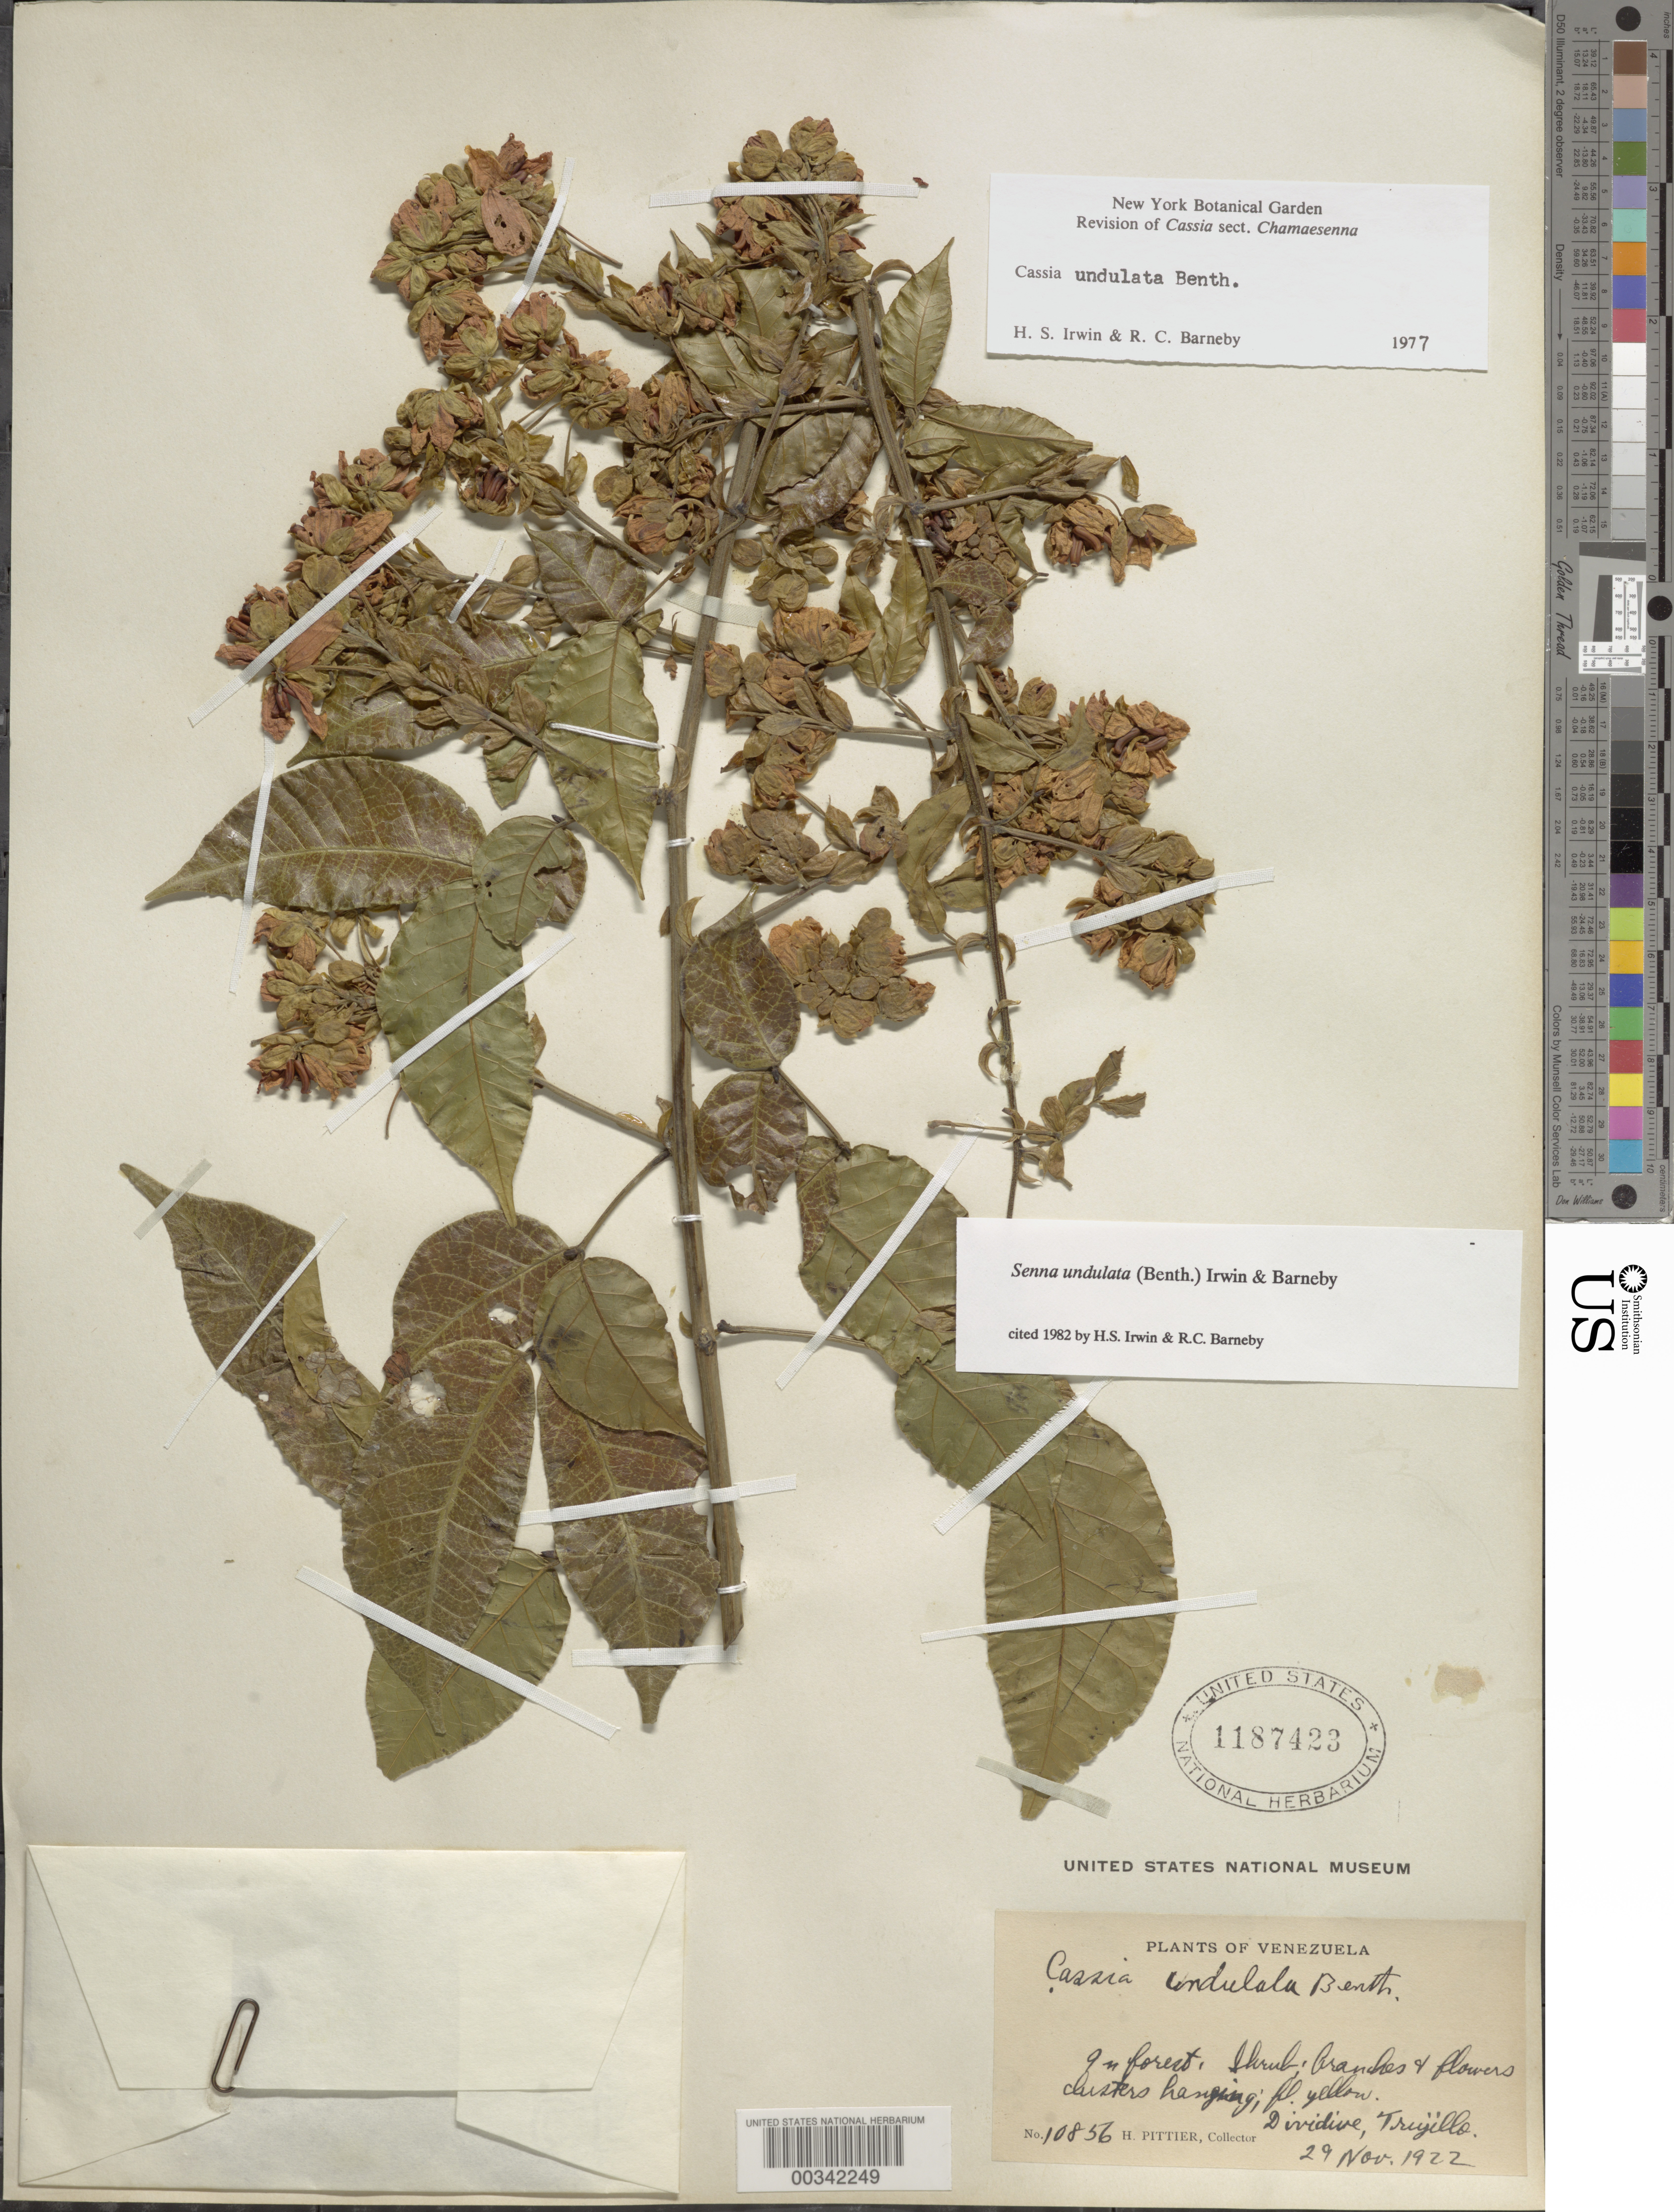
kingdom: Plantae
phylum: Tracheophyta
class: Magnoliopsida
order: Fabales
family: Fabaceae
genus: Senna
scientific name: Senna undulata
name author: (Benth.) H.S. Irwin & Barneby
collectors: H. F. Pittier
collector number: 10856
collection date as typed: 29 Nov 1922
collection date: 1922-11-29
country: Venezuela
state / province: Trujillo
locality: Dividive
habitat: Forest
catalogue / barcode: US 1187423